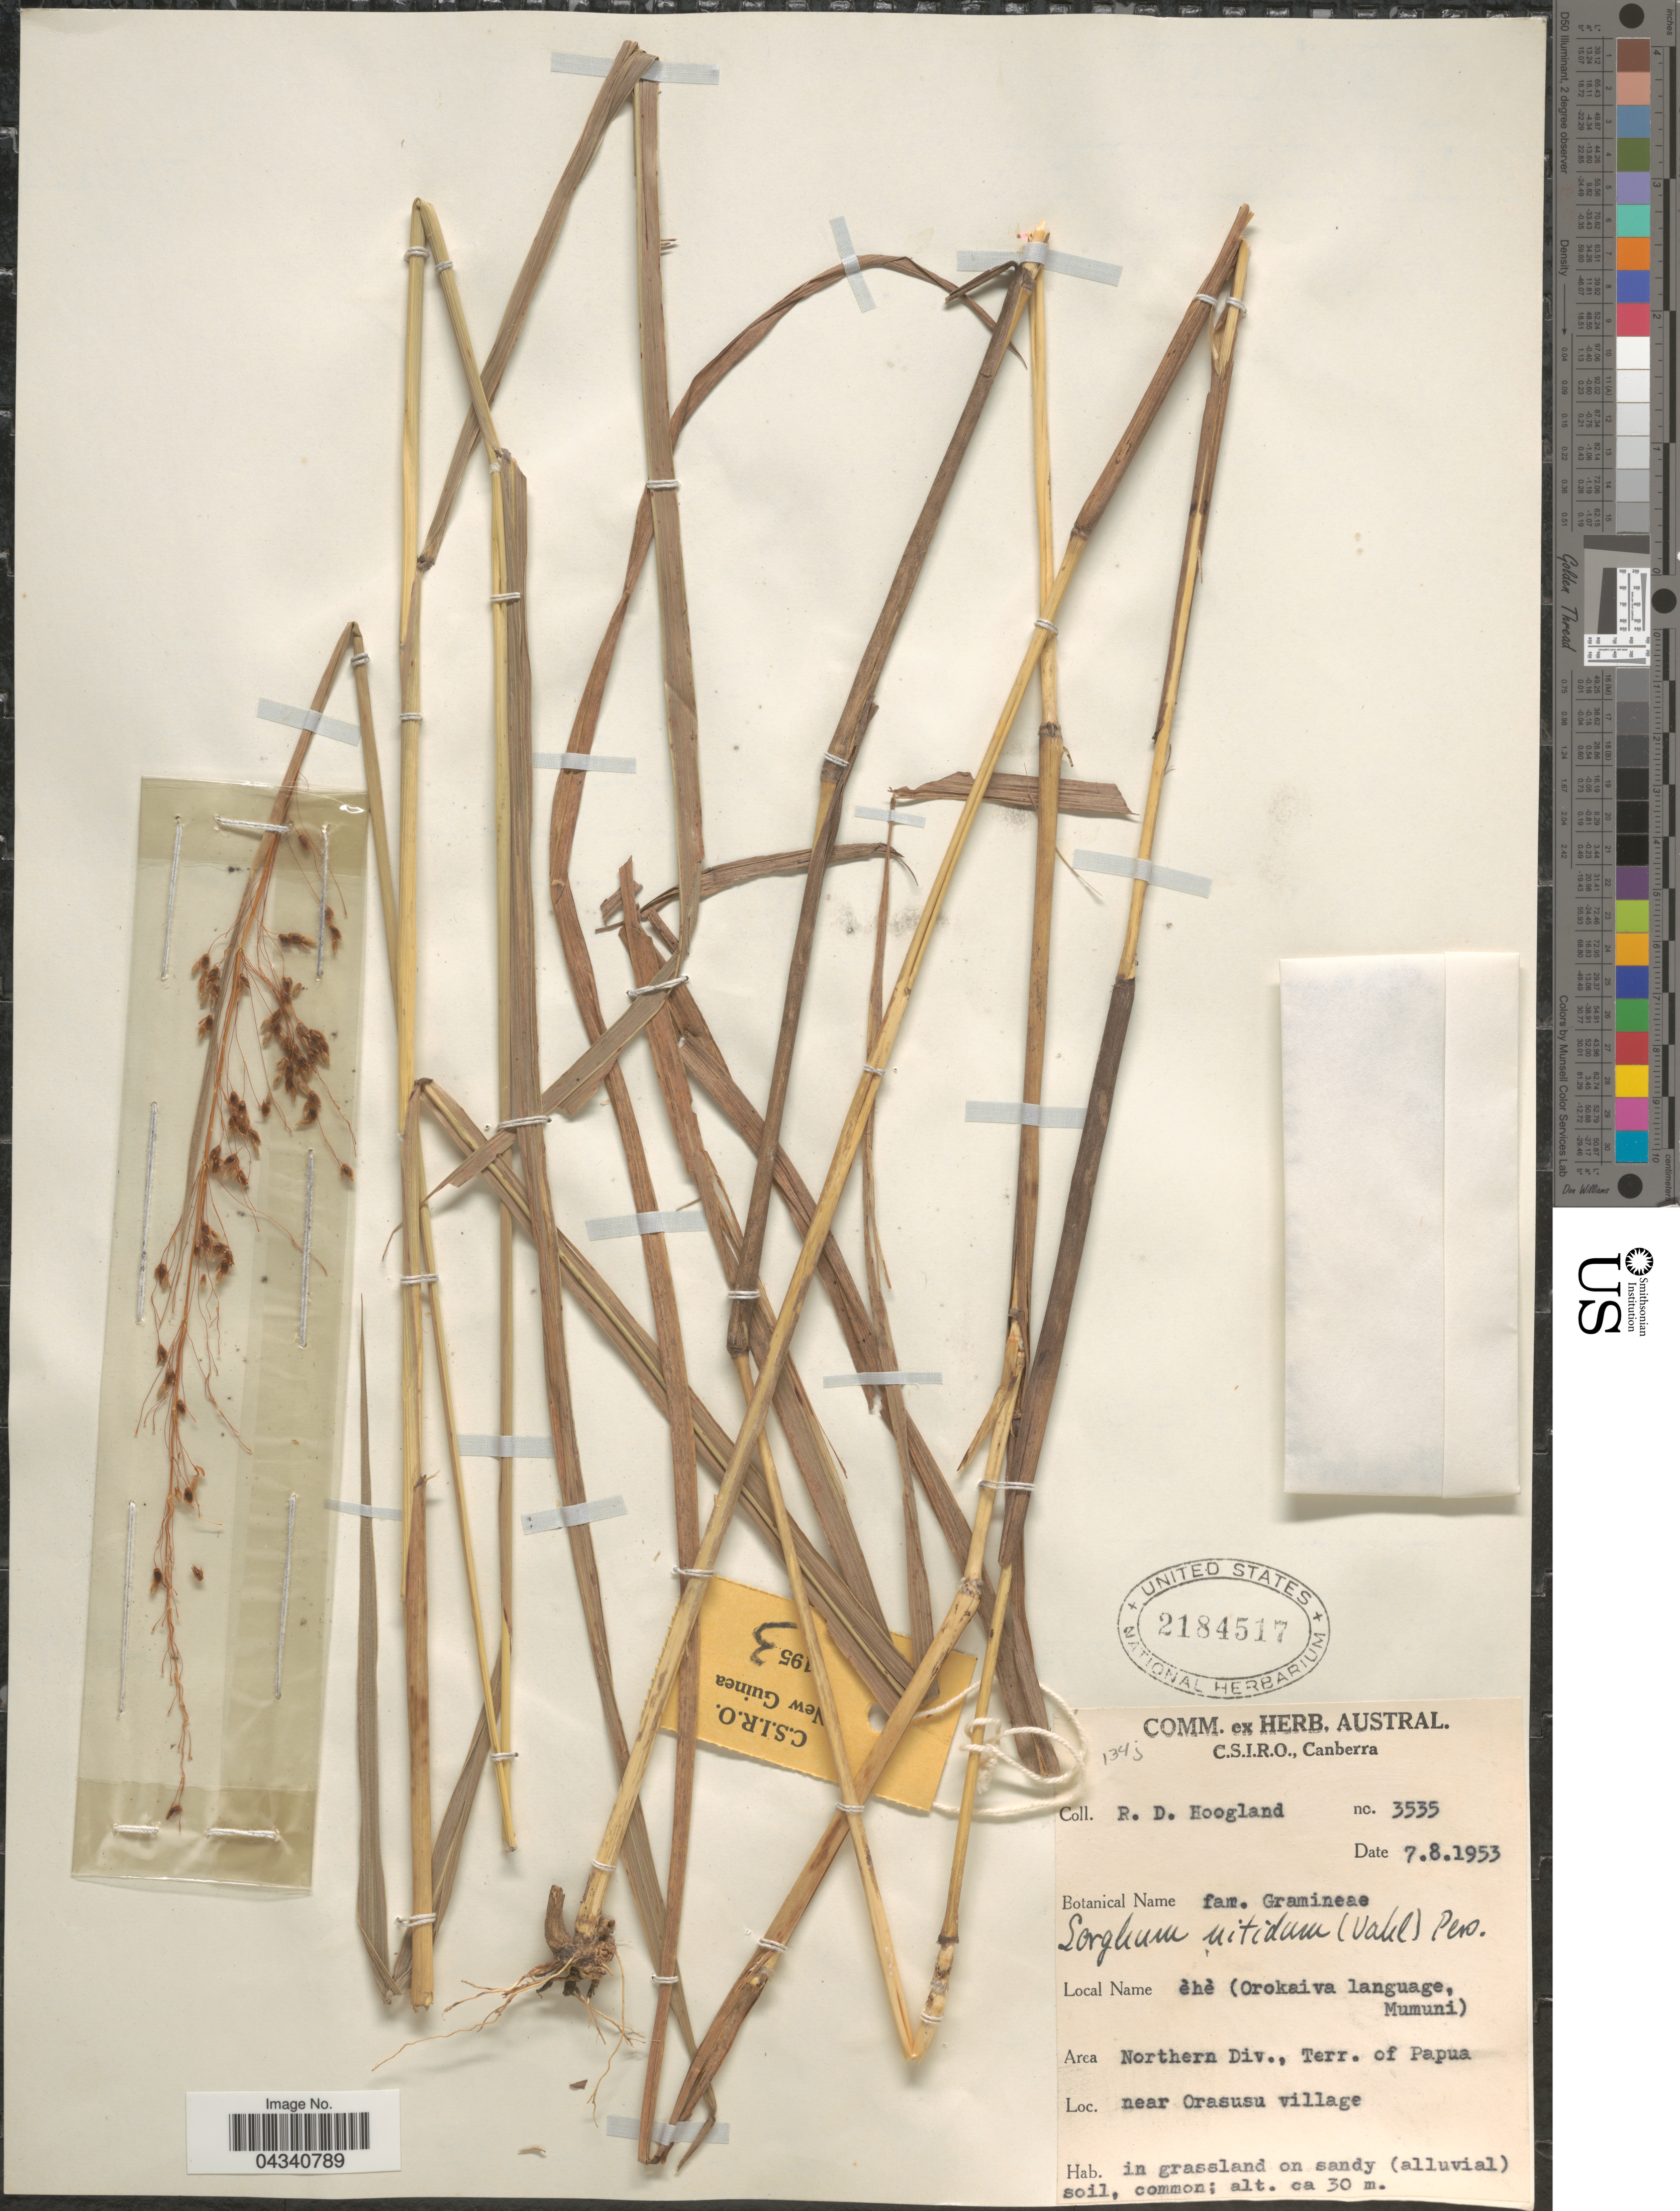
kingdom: Plantae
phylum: Tracheophyta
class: Liliopsida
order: Poales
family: Poaceae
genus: Sorghum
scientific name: Sorghum nitidum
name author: (Vahl) Pers.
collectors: R. D. Hoogland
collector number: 3535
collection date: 1953-08-07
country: Papua New Guinea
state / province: Northern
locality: Area Northern Div., Terr. of Papua near Orasusu village.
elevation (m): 30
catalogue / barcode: US 2184517